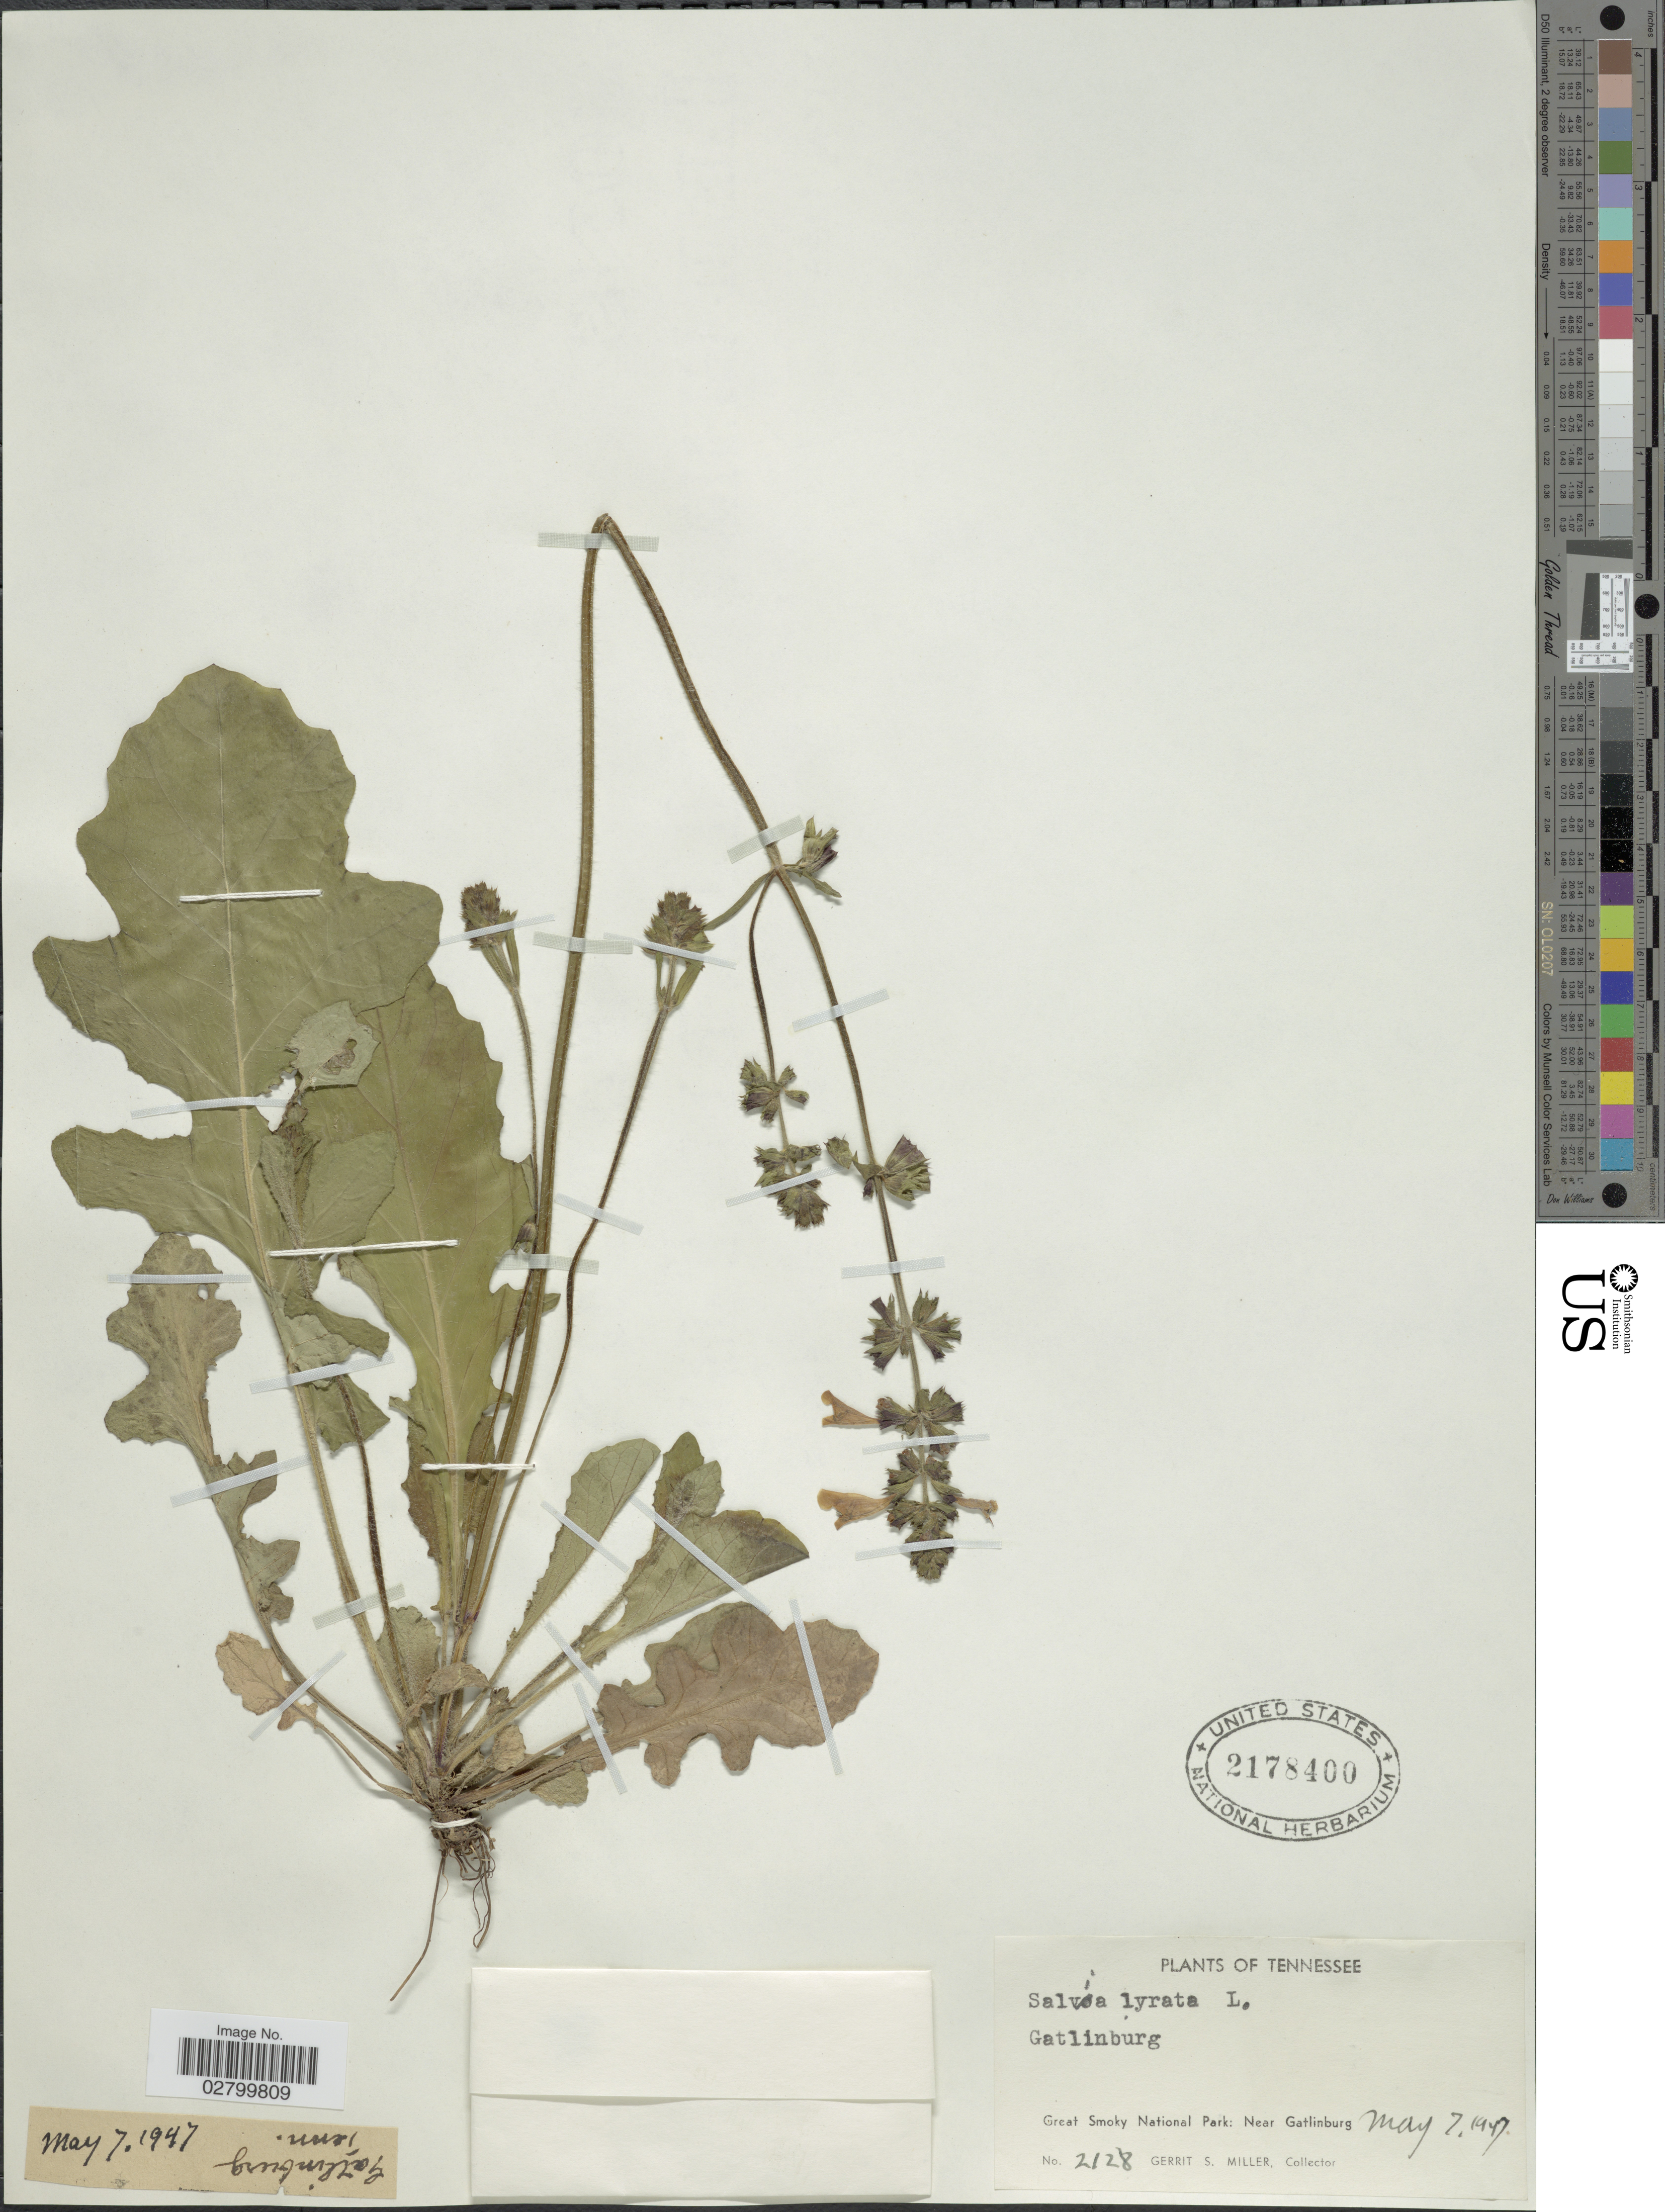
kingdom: Plantae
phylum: Tracheophyta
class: Magnoliopsida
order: Lamiales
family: Lamiaceae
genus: Salvia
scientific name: Salvia lyrata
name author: L.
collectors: G. S. Miller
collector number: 2128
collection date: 1947-05-07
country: United States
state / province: Tennessee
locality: Gatlinburg. Great Smoky National Park: Near Gatlinburg.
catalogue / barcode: US 2178400